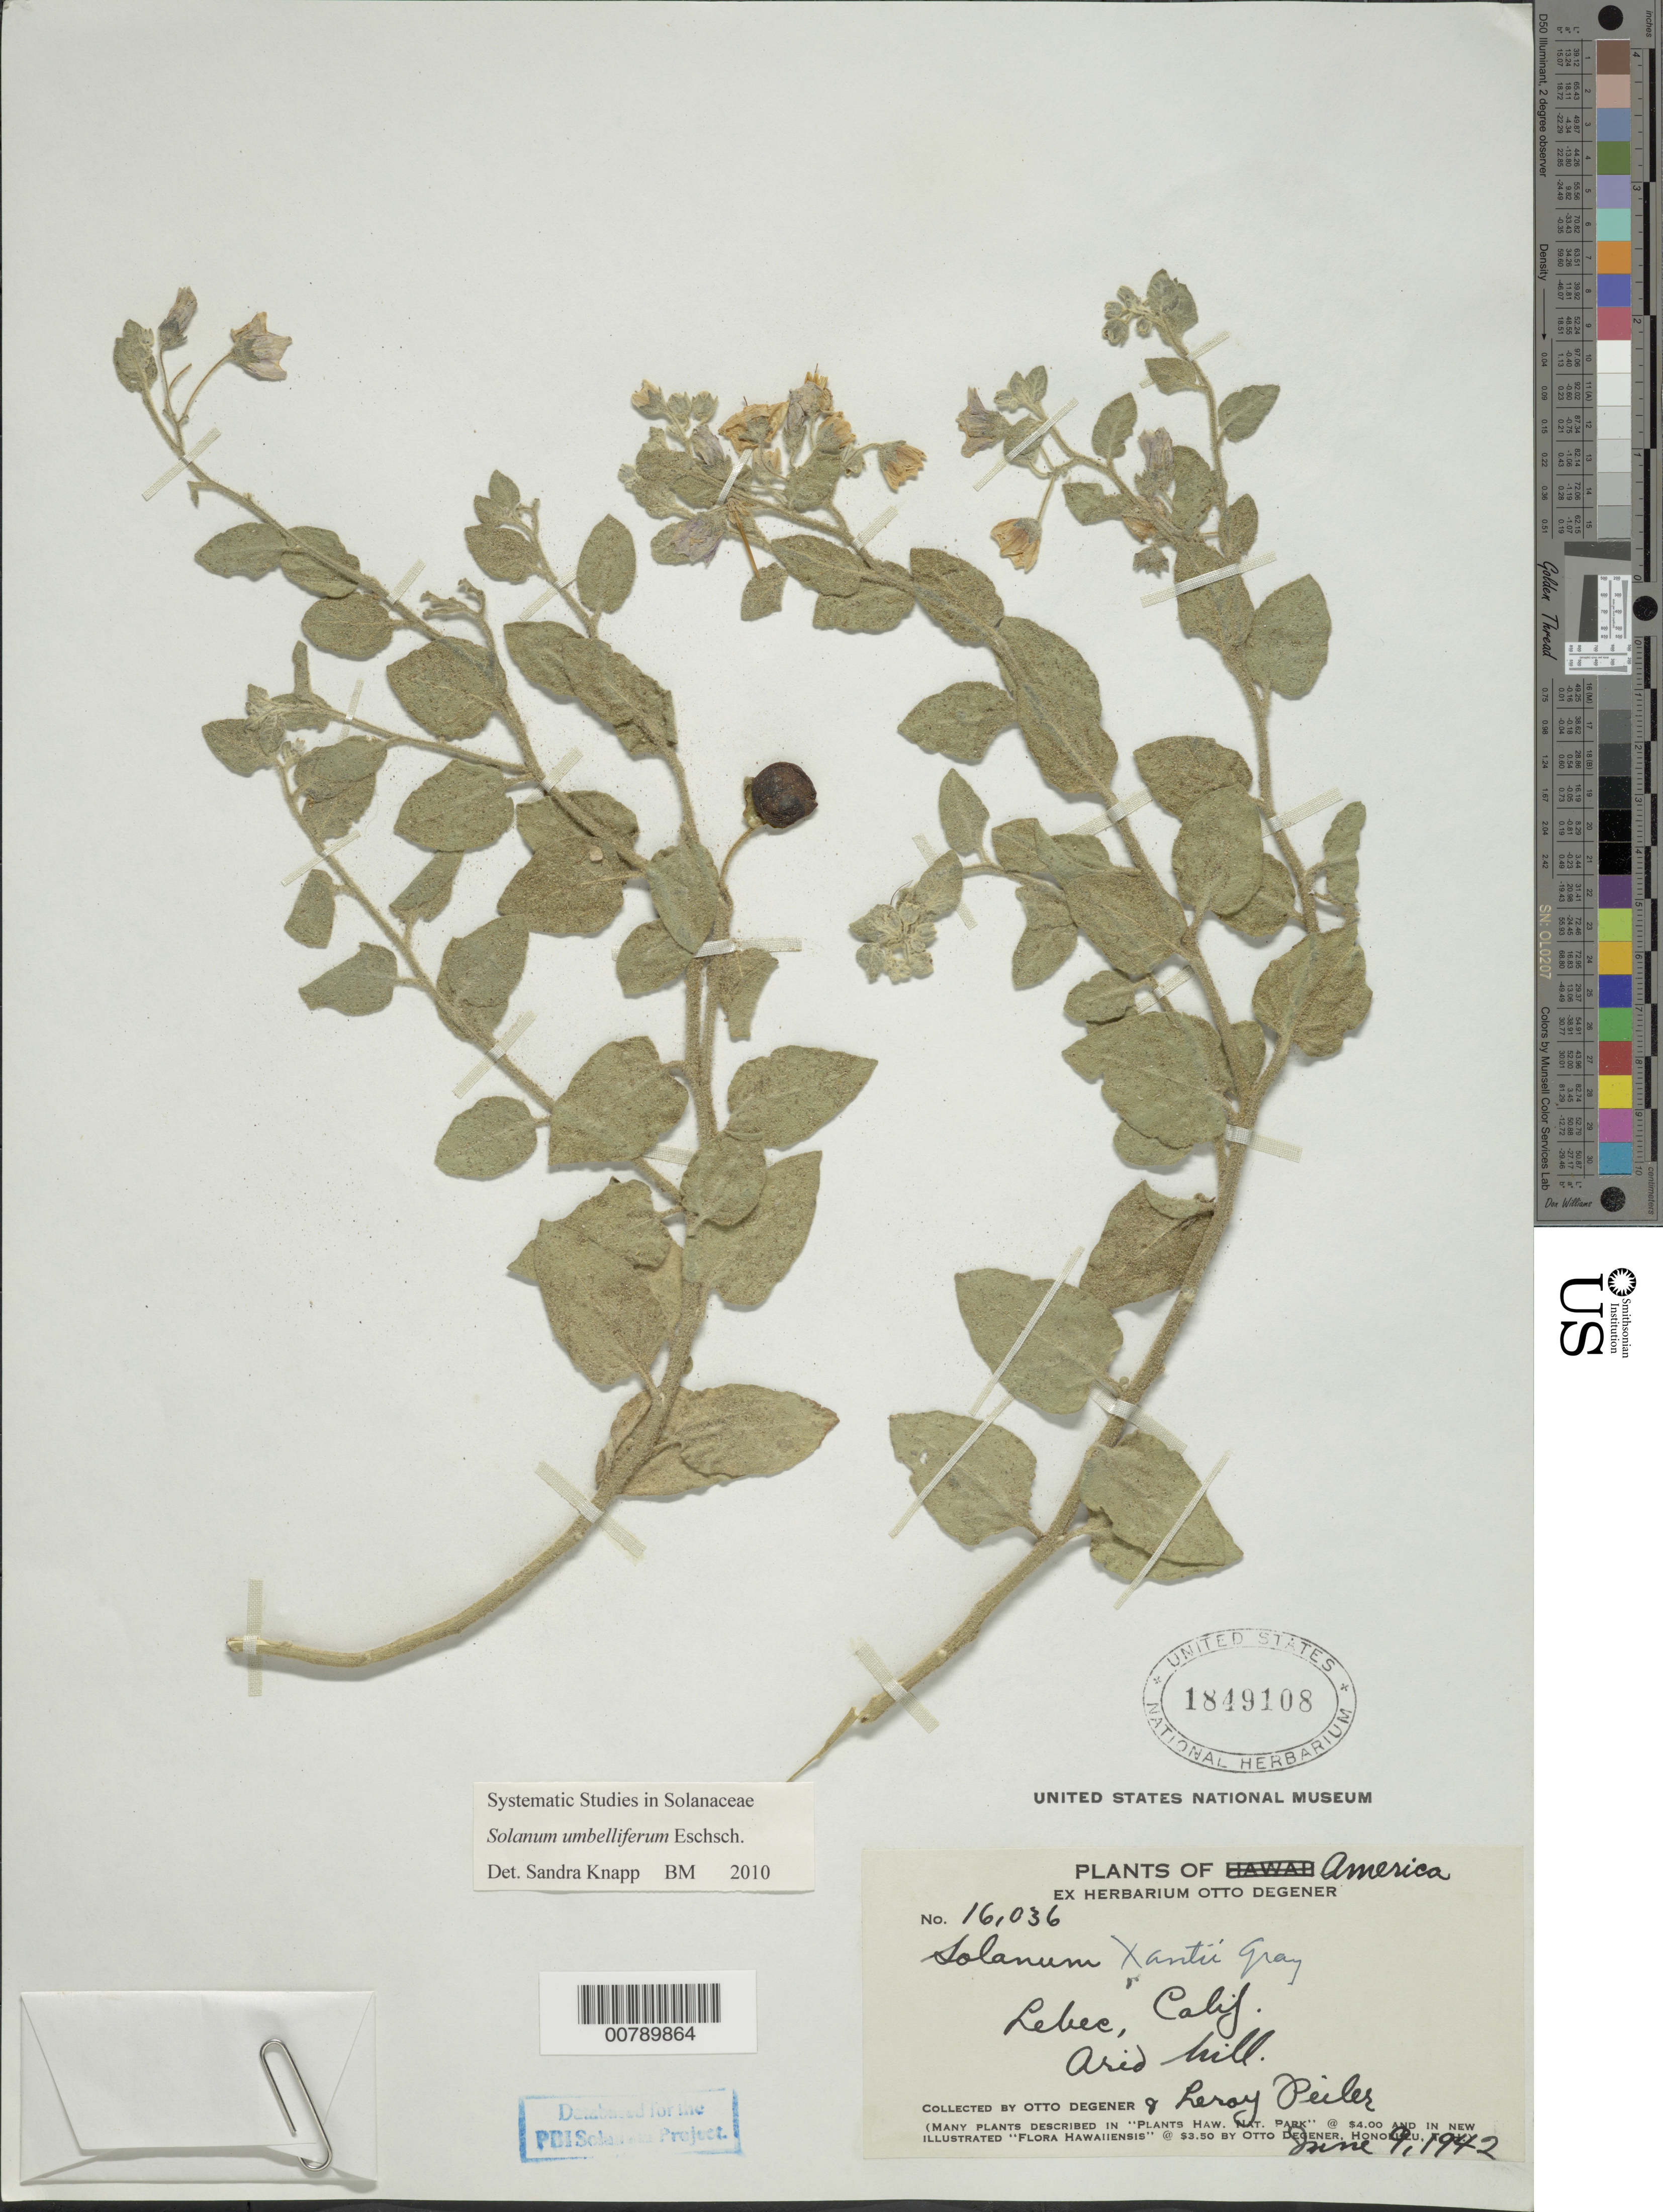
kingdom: Plantae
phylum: Tracheophyta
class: Magnoliopsida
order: Solanales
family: Solanaceae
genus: Solanum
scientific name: Solanum umbelliferum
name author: Eschsch.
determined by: Knapp, S. D.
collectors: O. Degener & L. Peiler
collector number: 16036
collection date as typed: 9 Jun 1942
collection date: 1942-06-09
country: United States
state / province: California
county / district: Kern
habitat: Arid hill.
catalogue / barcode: US 1849108